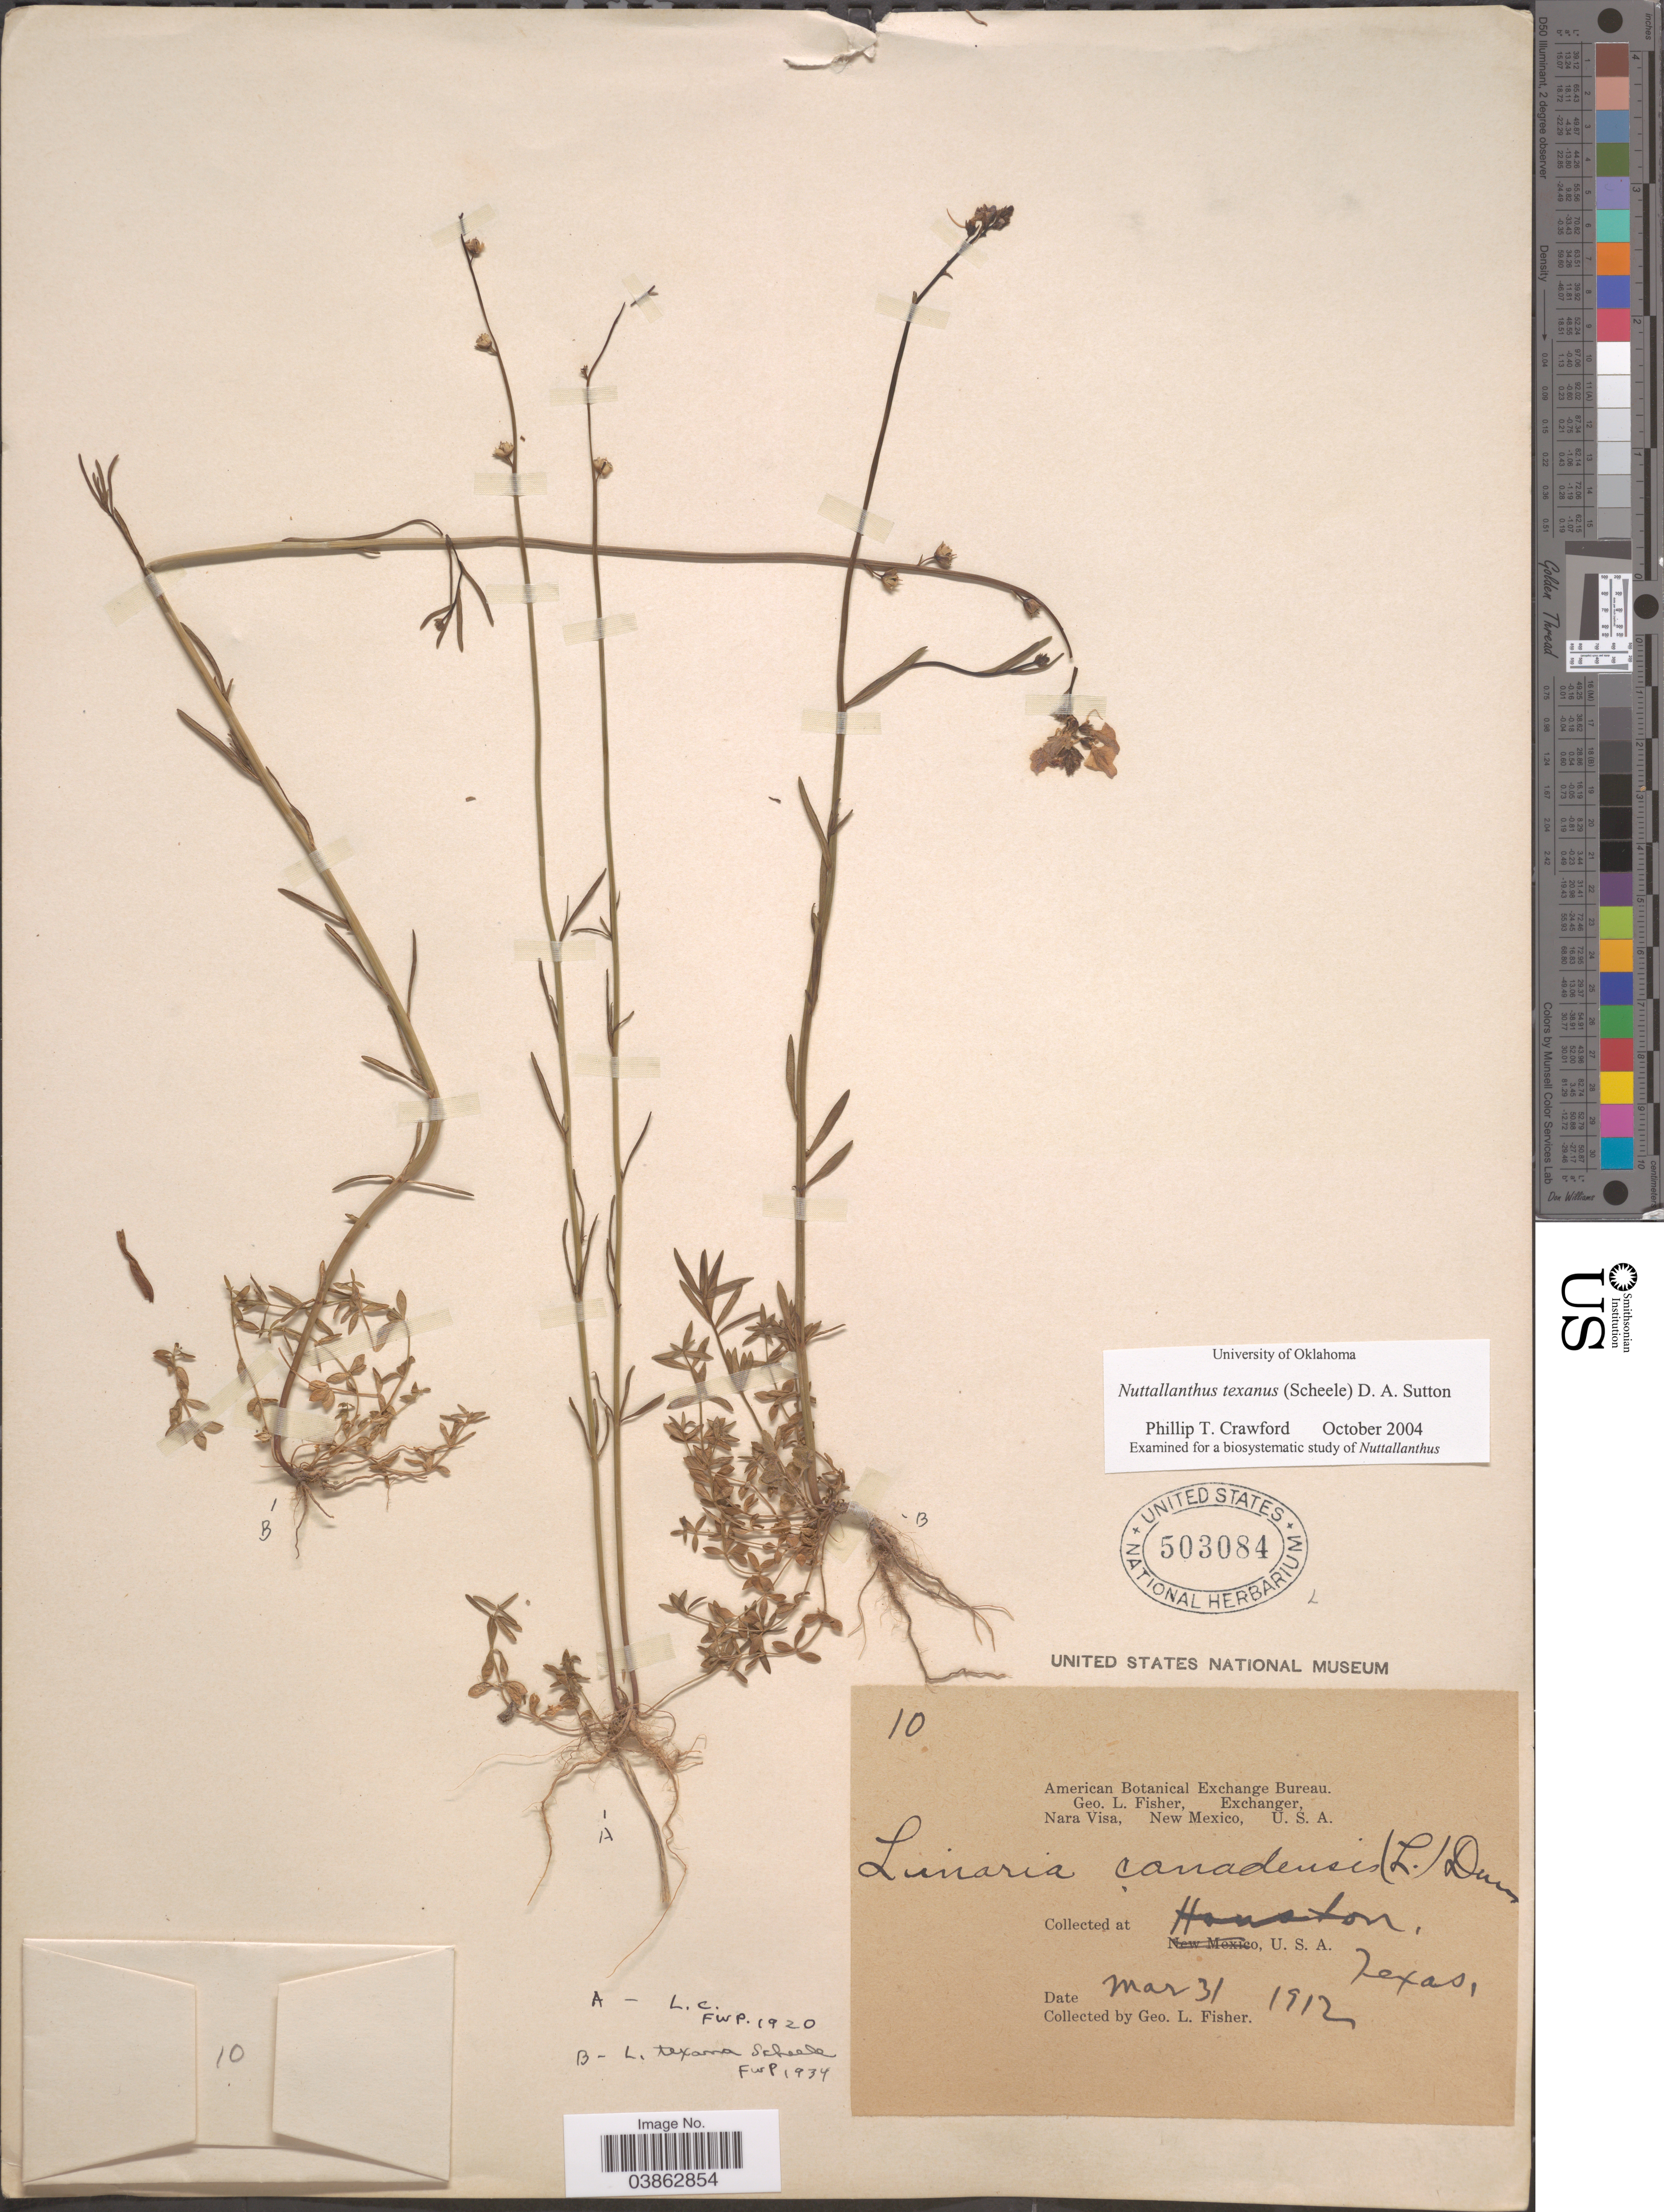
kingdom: Plantae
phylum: Tracheophyta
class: Magnoliopsida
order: Lamiales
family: Plantaginaceae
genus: Linaria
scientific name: Linaria texana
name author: Scheele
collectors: G. L. Fisher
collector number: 10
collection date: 1912-03-31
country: United States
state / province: Texas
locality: Houston.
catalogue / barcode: US 503084